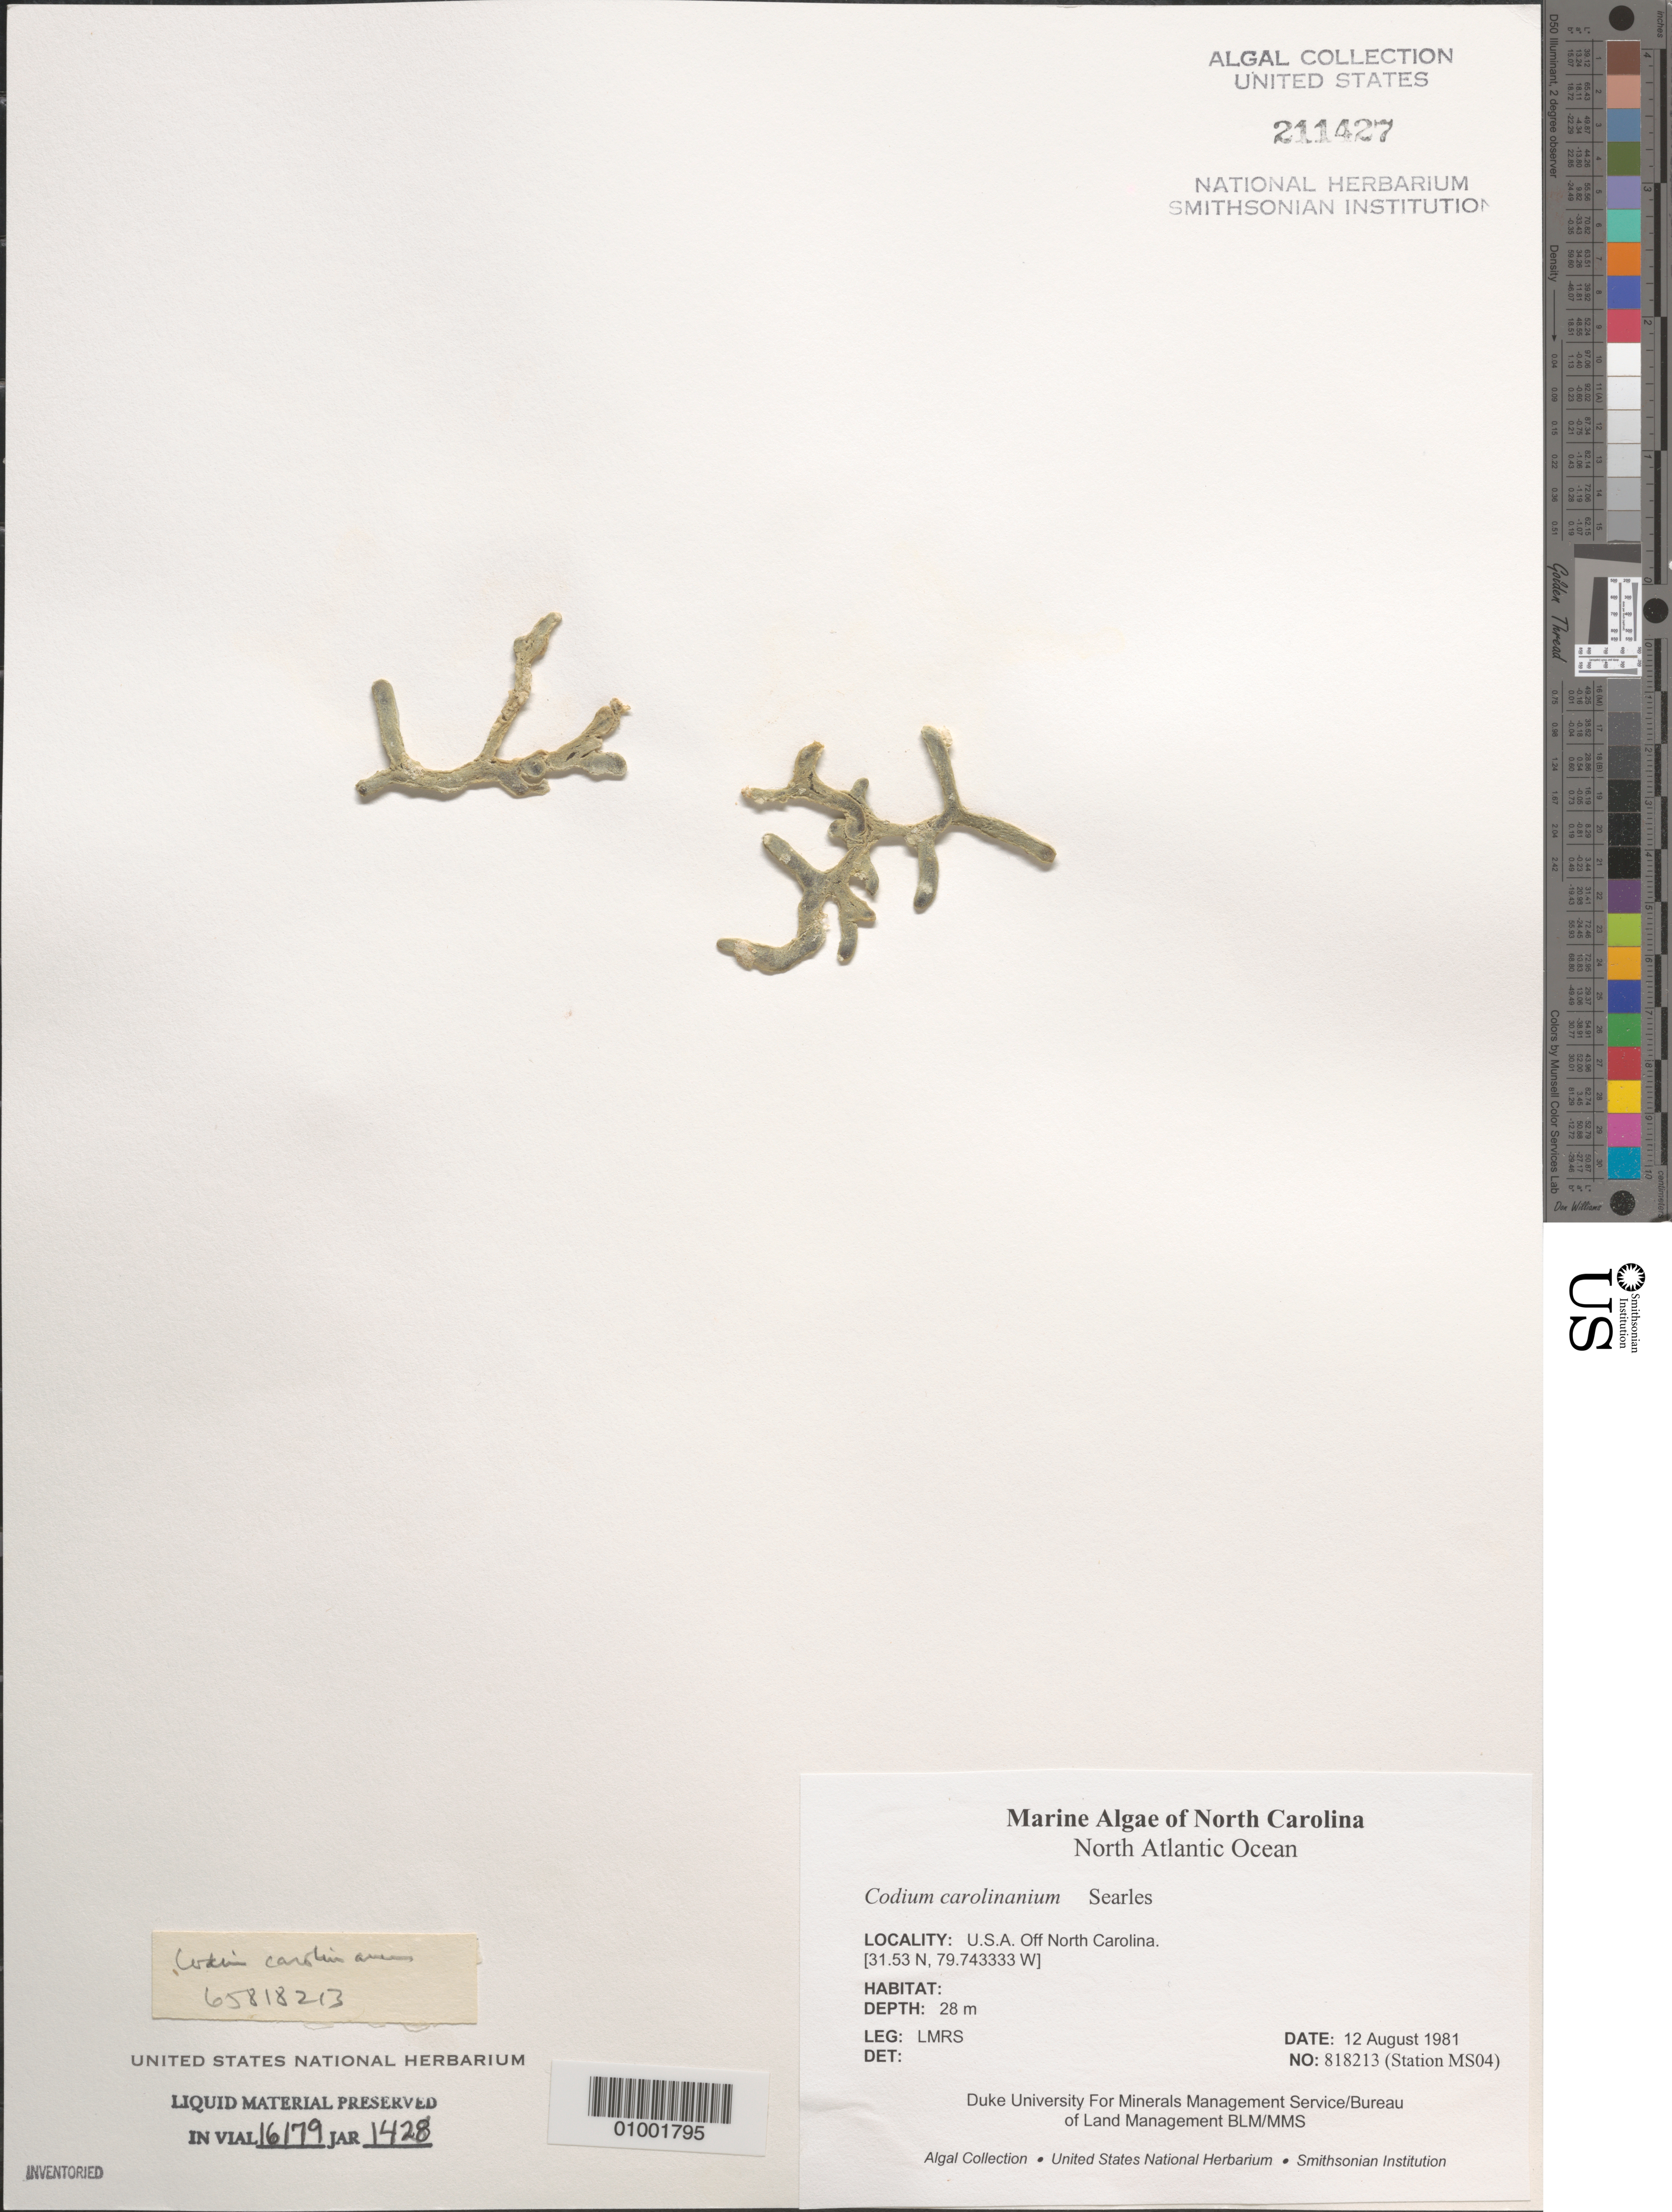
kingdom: Plantae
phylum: Chlorophyta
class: Ulvophyceae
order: Bryopsidales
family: Codiaceae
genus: Codium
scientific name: Codium carolinianum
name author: Searles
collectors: LMRS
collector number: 818213 (MS04)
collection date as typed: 12 Aug 1981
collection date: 1981-08-12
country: United States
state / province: North Carolina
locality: North Atlantic Ocean off North Carolina coast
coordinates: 31.53 N, 79.743333 W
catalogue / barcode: US 211427